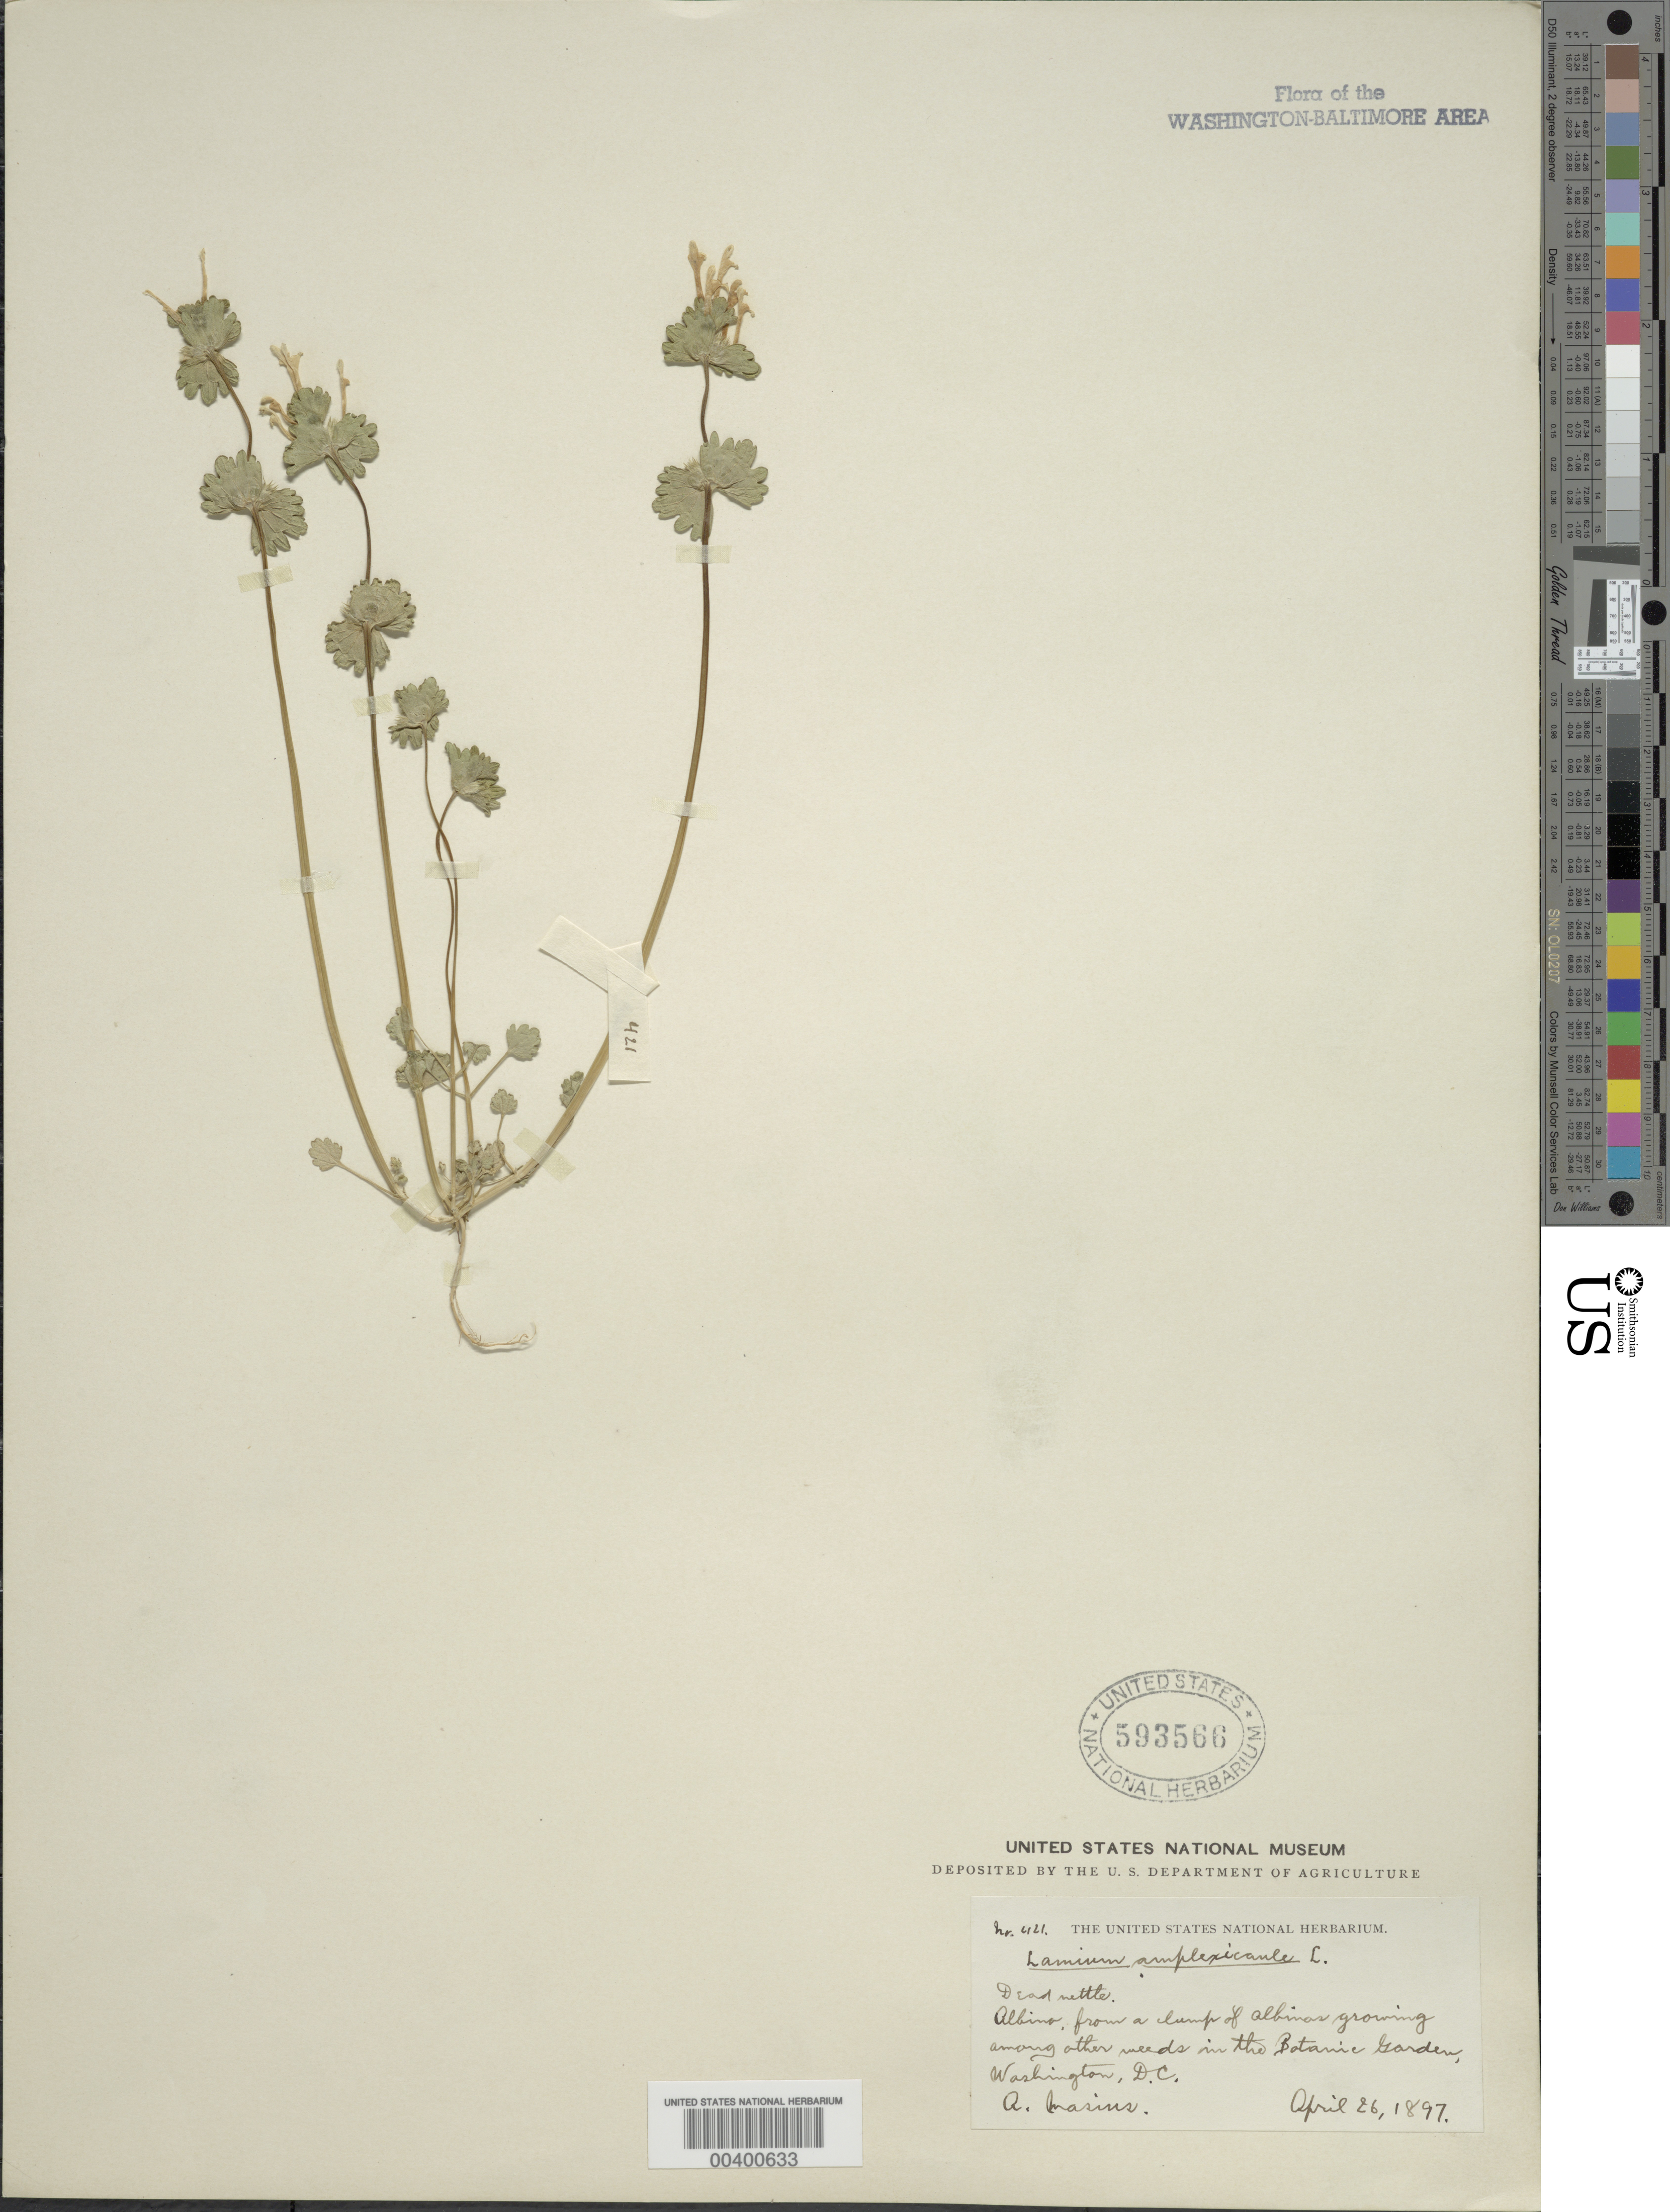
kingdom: Plantae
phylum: Tracheophyta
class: Magnoliopsida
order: Lamiales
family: Lamiaceae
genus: Lamium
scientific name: Lamium amplexicaule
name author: L.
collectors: A. Hasins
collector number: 421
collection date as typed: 26 Apr 1897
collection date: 1897-04-26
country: United States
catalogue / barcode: US 593566